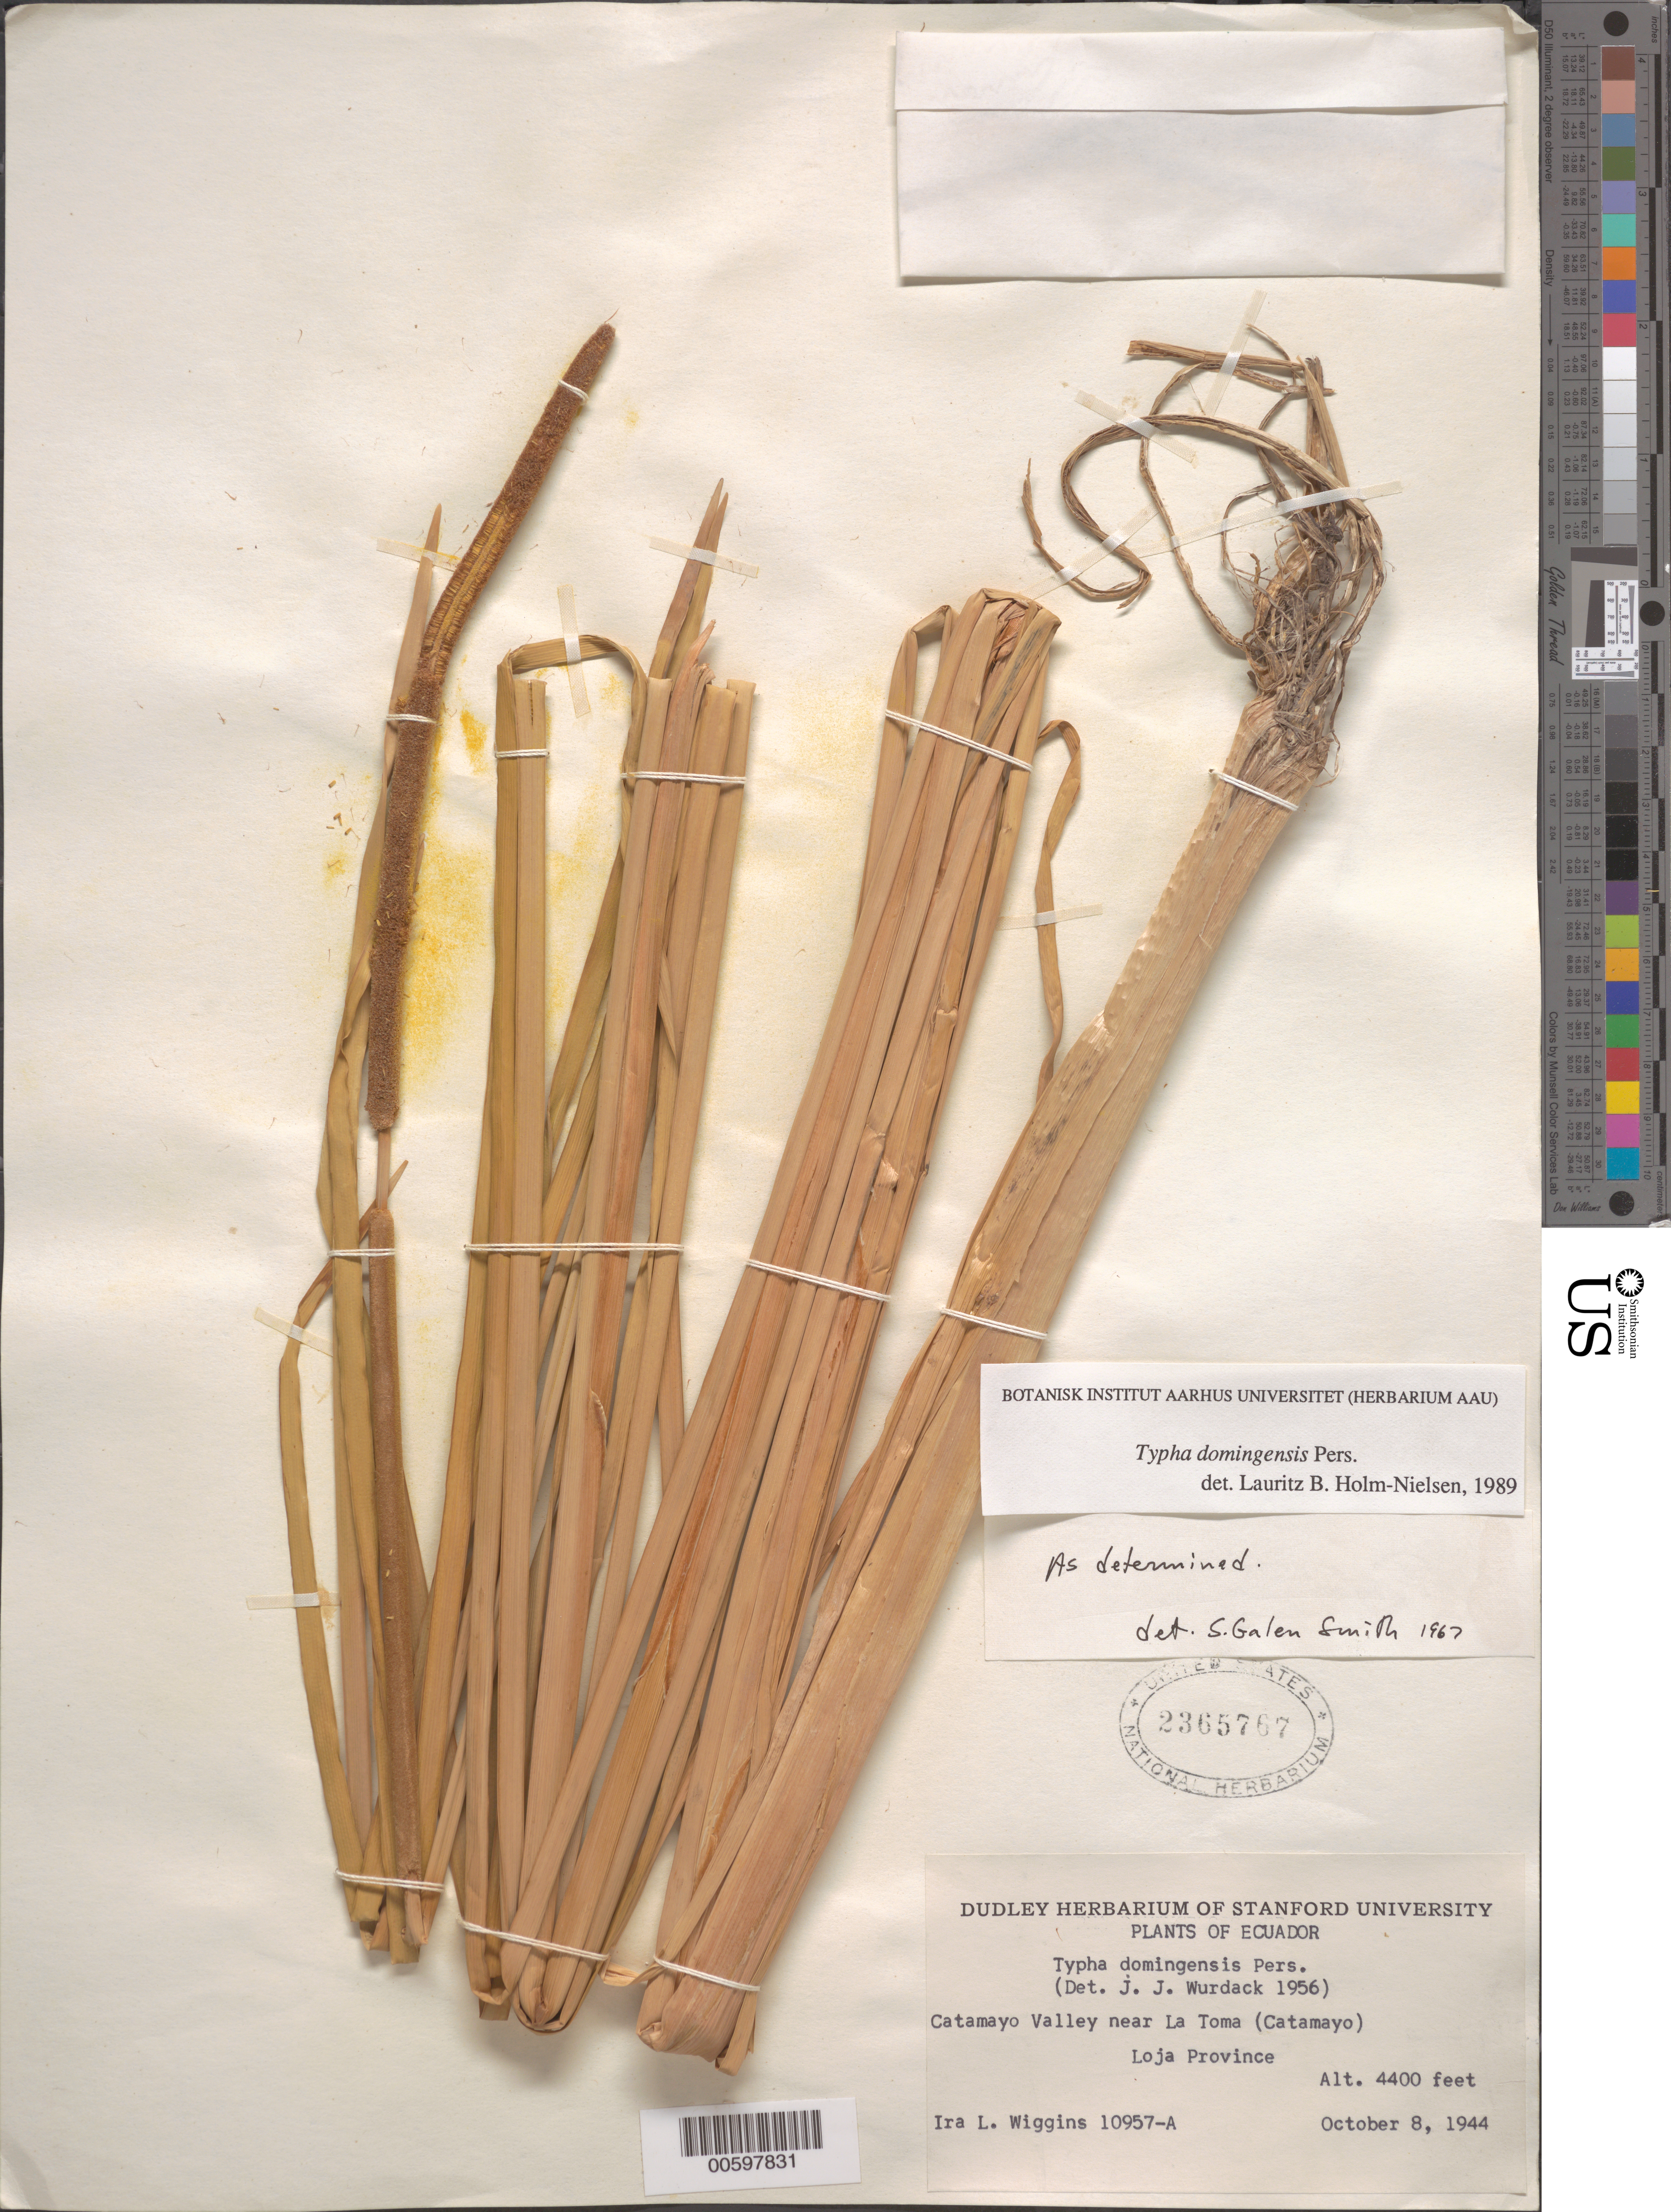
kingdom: Plantae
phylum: Tracheophyta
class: Liliopsida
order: Poales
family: Typhaceae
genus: Typha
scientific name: Typha domingensis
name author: Pers.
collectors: I. L. Wiggins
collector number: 10957-a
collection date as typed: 08 Oct 1944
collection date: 1944-10-08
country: Ecuador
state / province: Loja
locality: Catamayo Valley near La Toma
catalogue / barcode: US 2365767